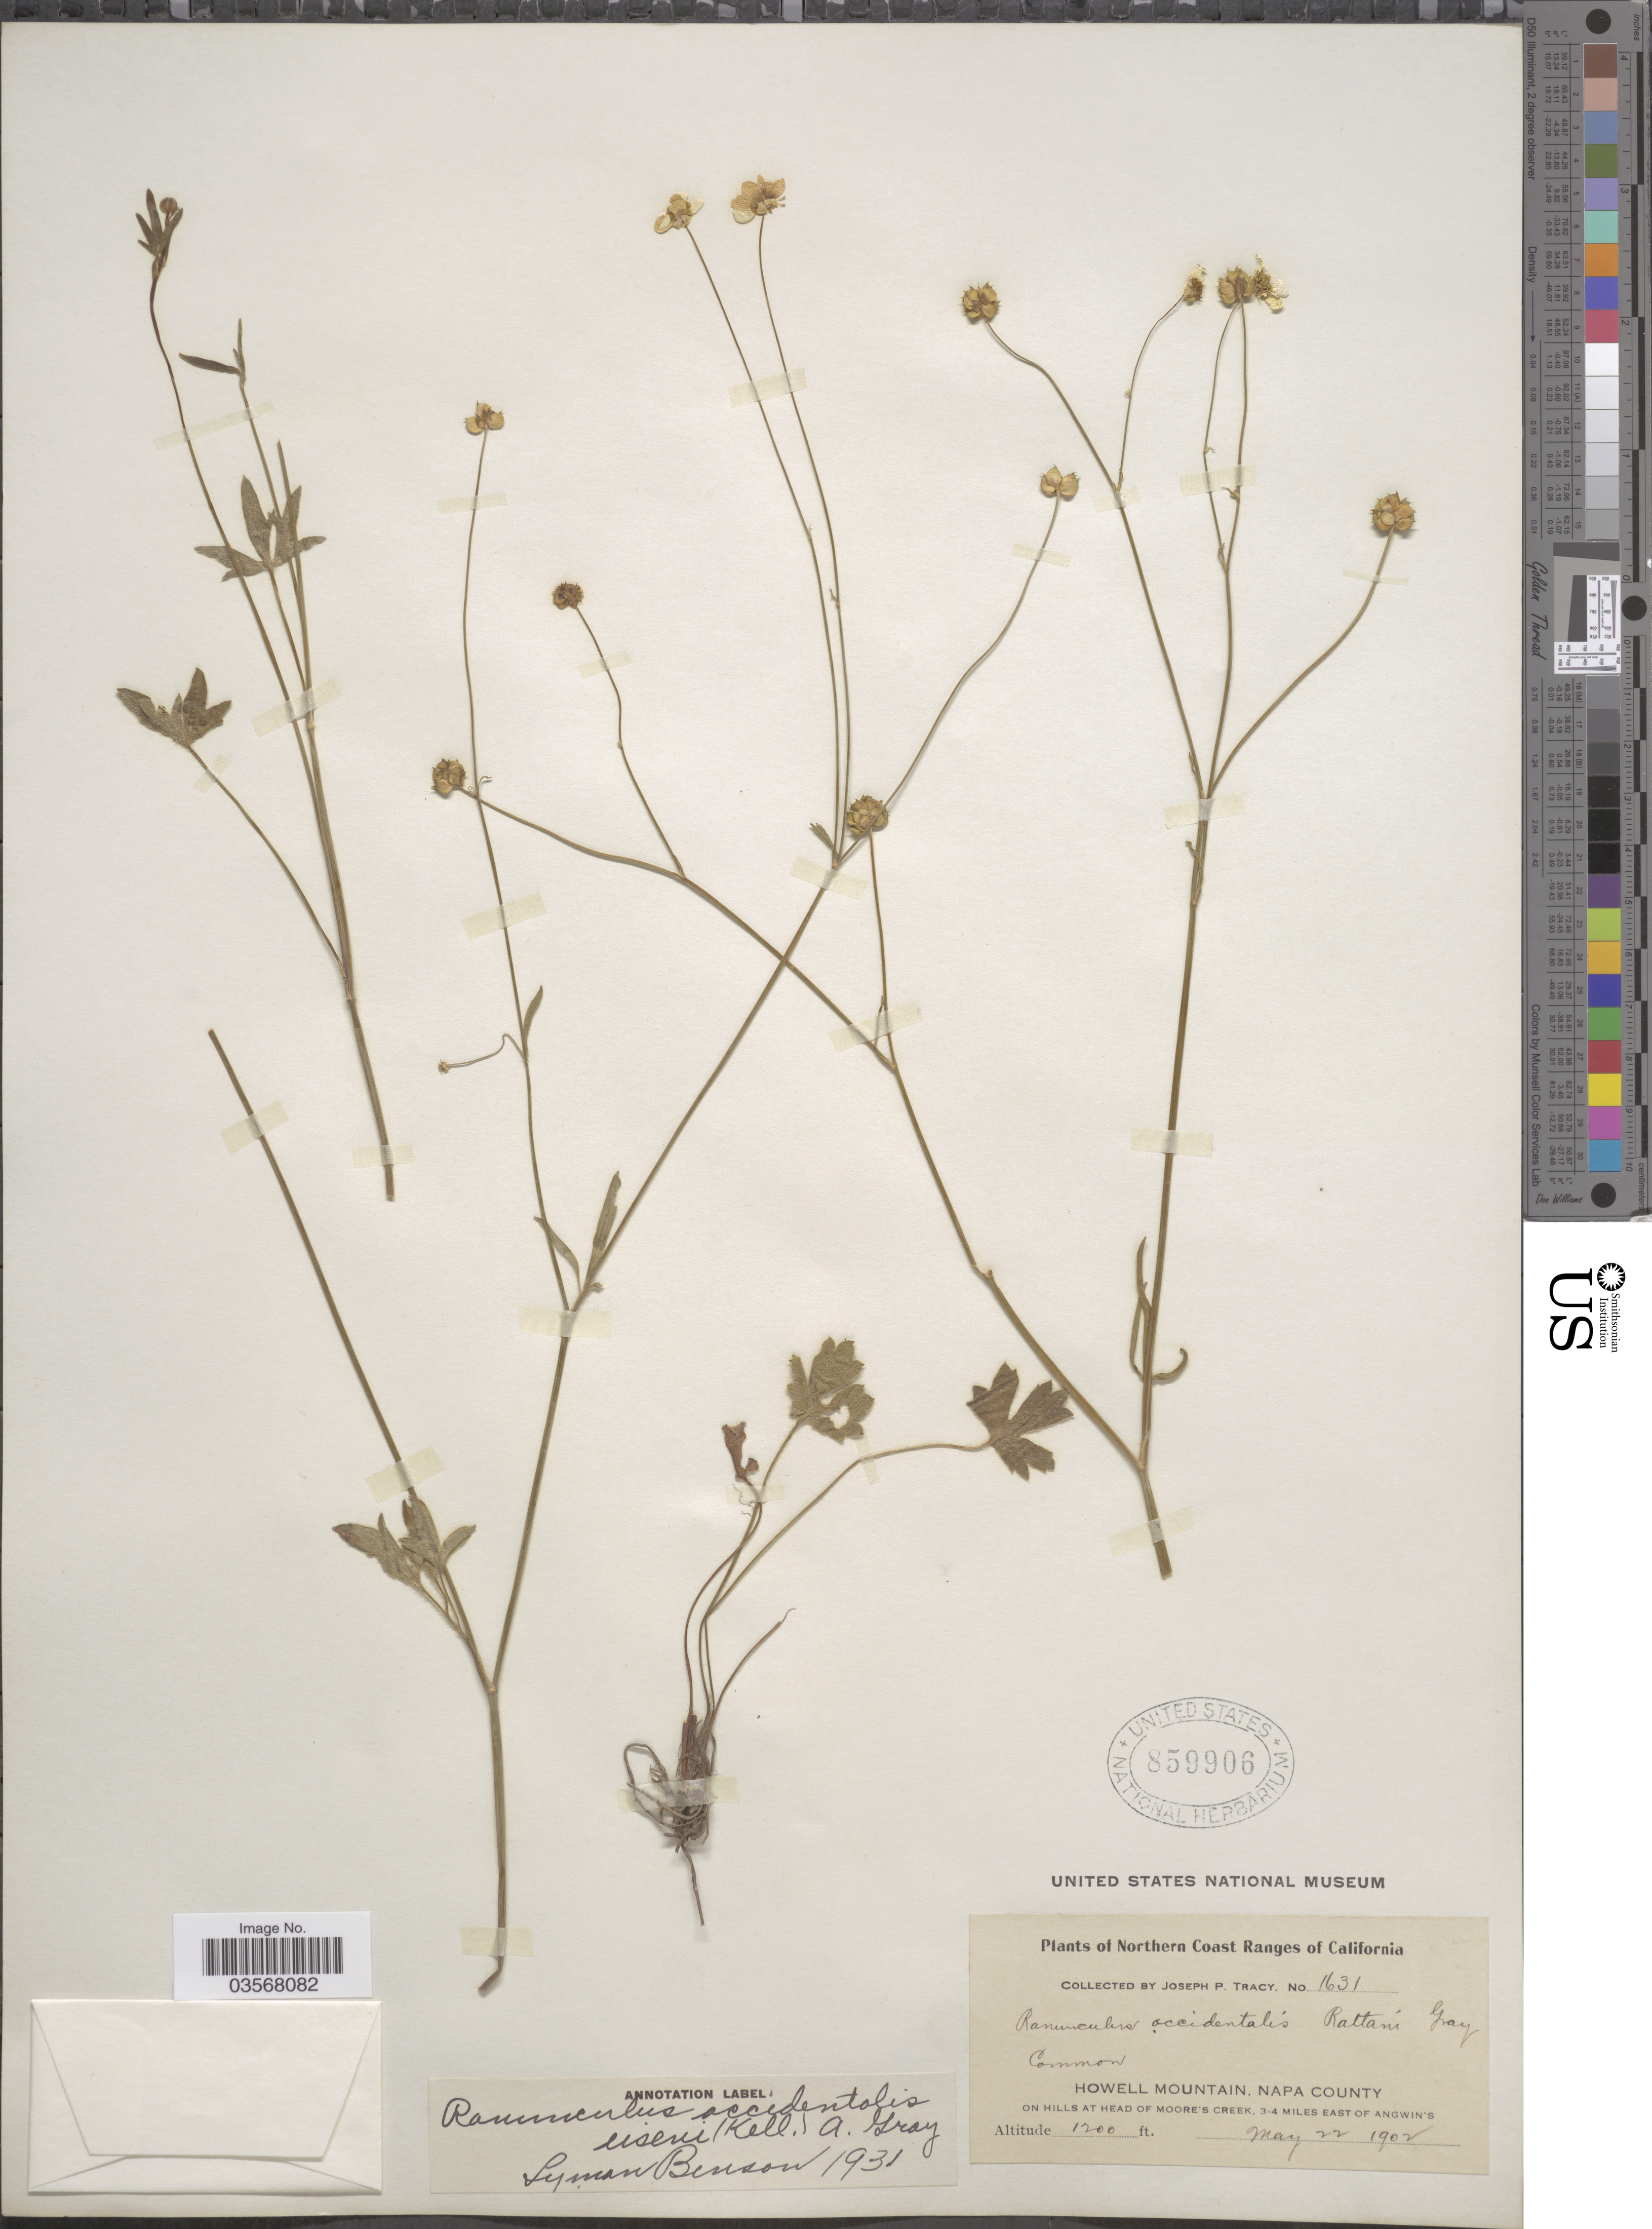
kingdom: Plantae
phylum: Tracheophyta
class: Magnoliopsida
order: Ranunculales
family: Ranunculaceae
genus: Ranunculus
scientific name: Ranunculus occidentalis var. eisenii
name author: Nutt.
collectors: J. Tracy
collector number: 1631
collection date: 1902-05-22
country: United States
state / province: California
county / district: Napa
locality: Northern Coast Ranges of California. Howell Mountain, Napa County. On hills at head of Moore's Creek, 3-4 miles east of Angwin's.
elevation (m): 366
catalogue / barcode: US 859906